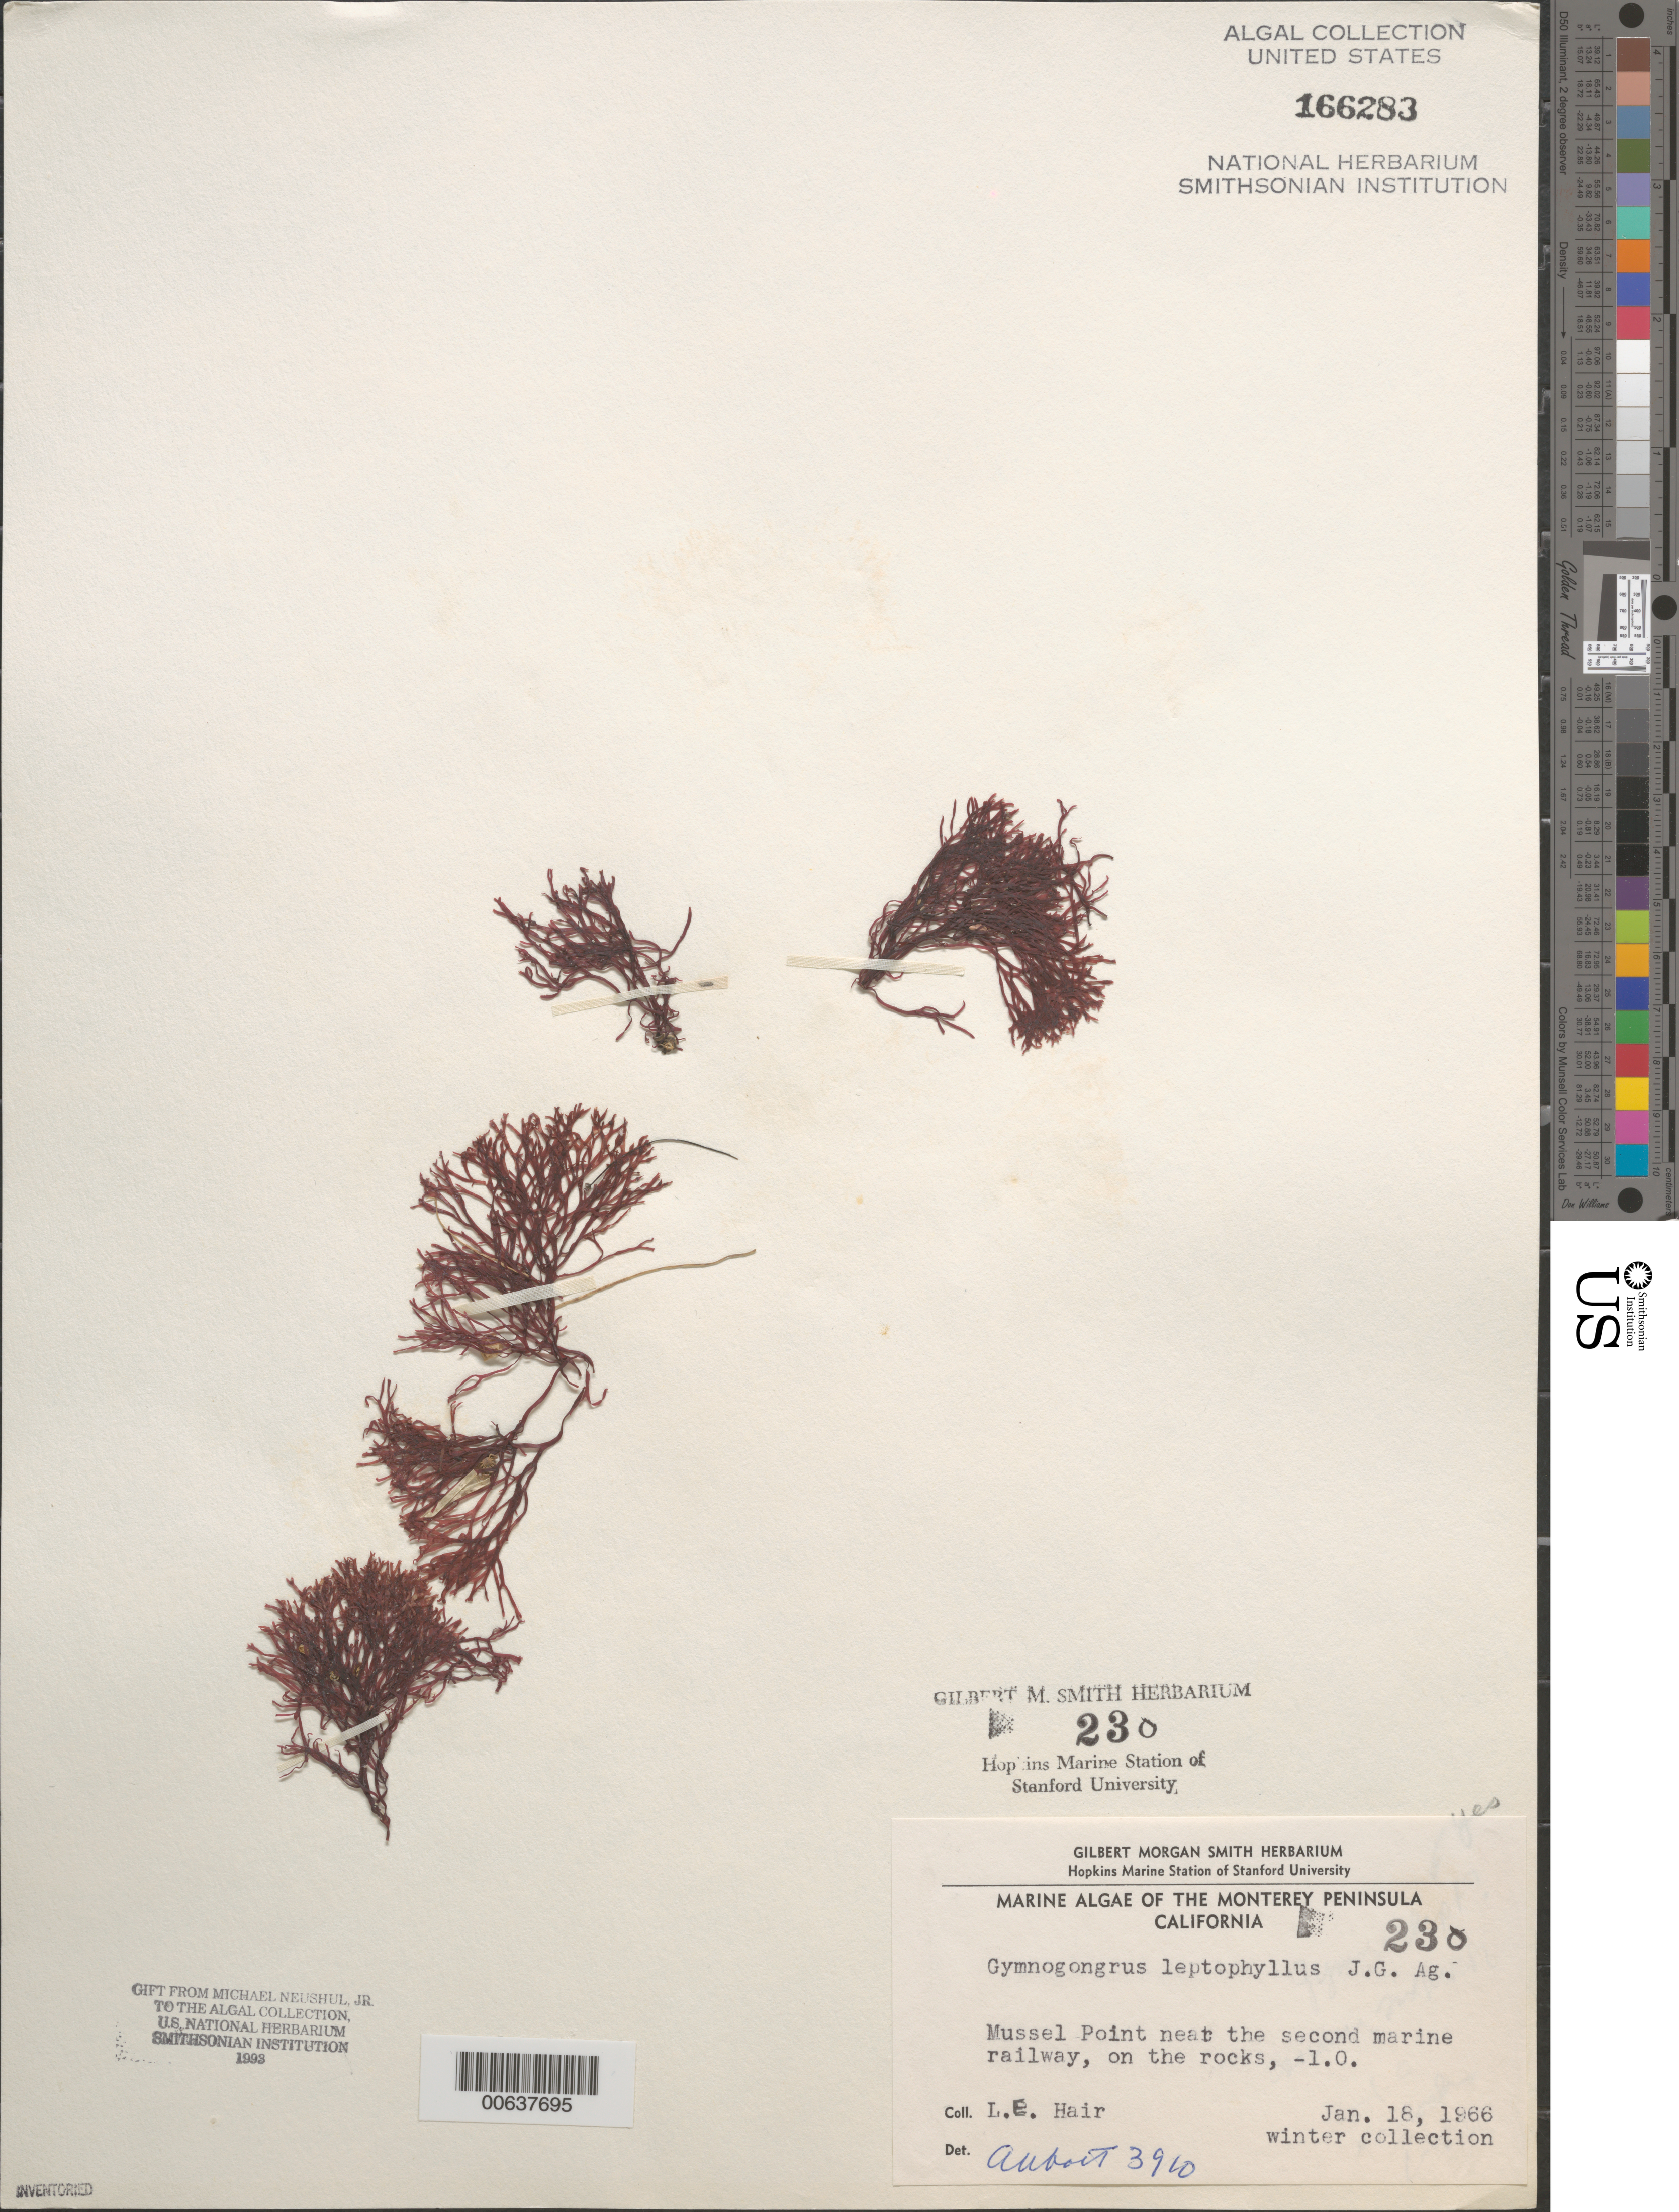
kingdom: Plantae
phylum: Rhodophyta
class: Florideophyceae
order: Gigartinales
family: Phyllophoraceae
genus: Besa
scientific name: Besa leptophylla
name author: (J. Agardh) M.S.Calderon & K.A. Miller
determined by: Algae name updating Project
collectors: L. Hair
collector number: IAA 3910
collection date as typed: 18 Jan 1966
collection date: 1966-01-18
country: United States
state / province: California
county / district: Monterey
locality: Mussel Point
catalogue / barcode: US 166283